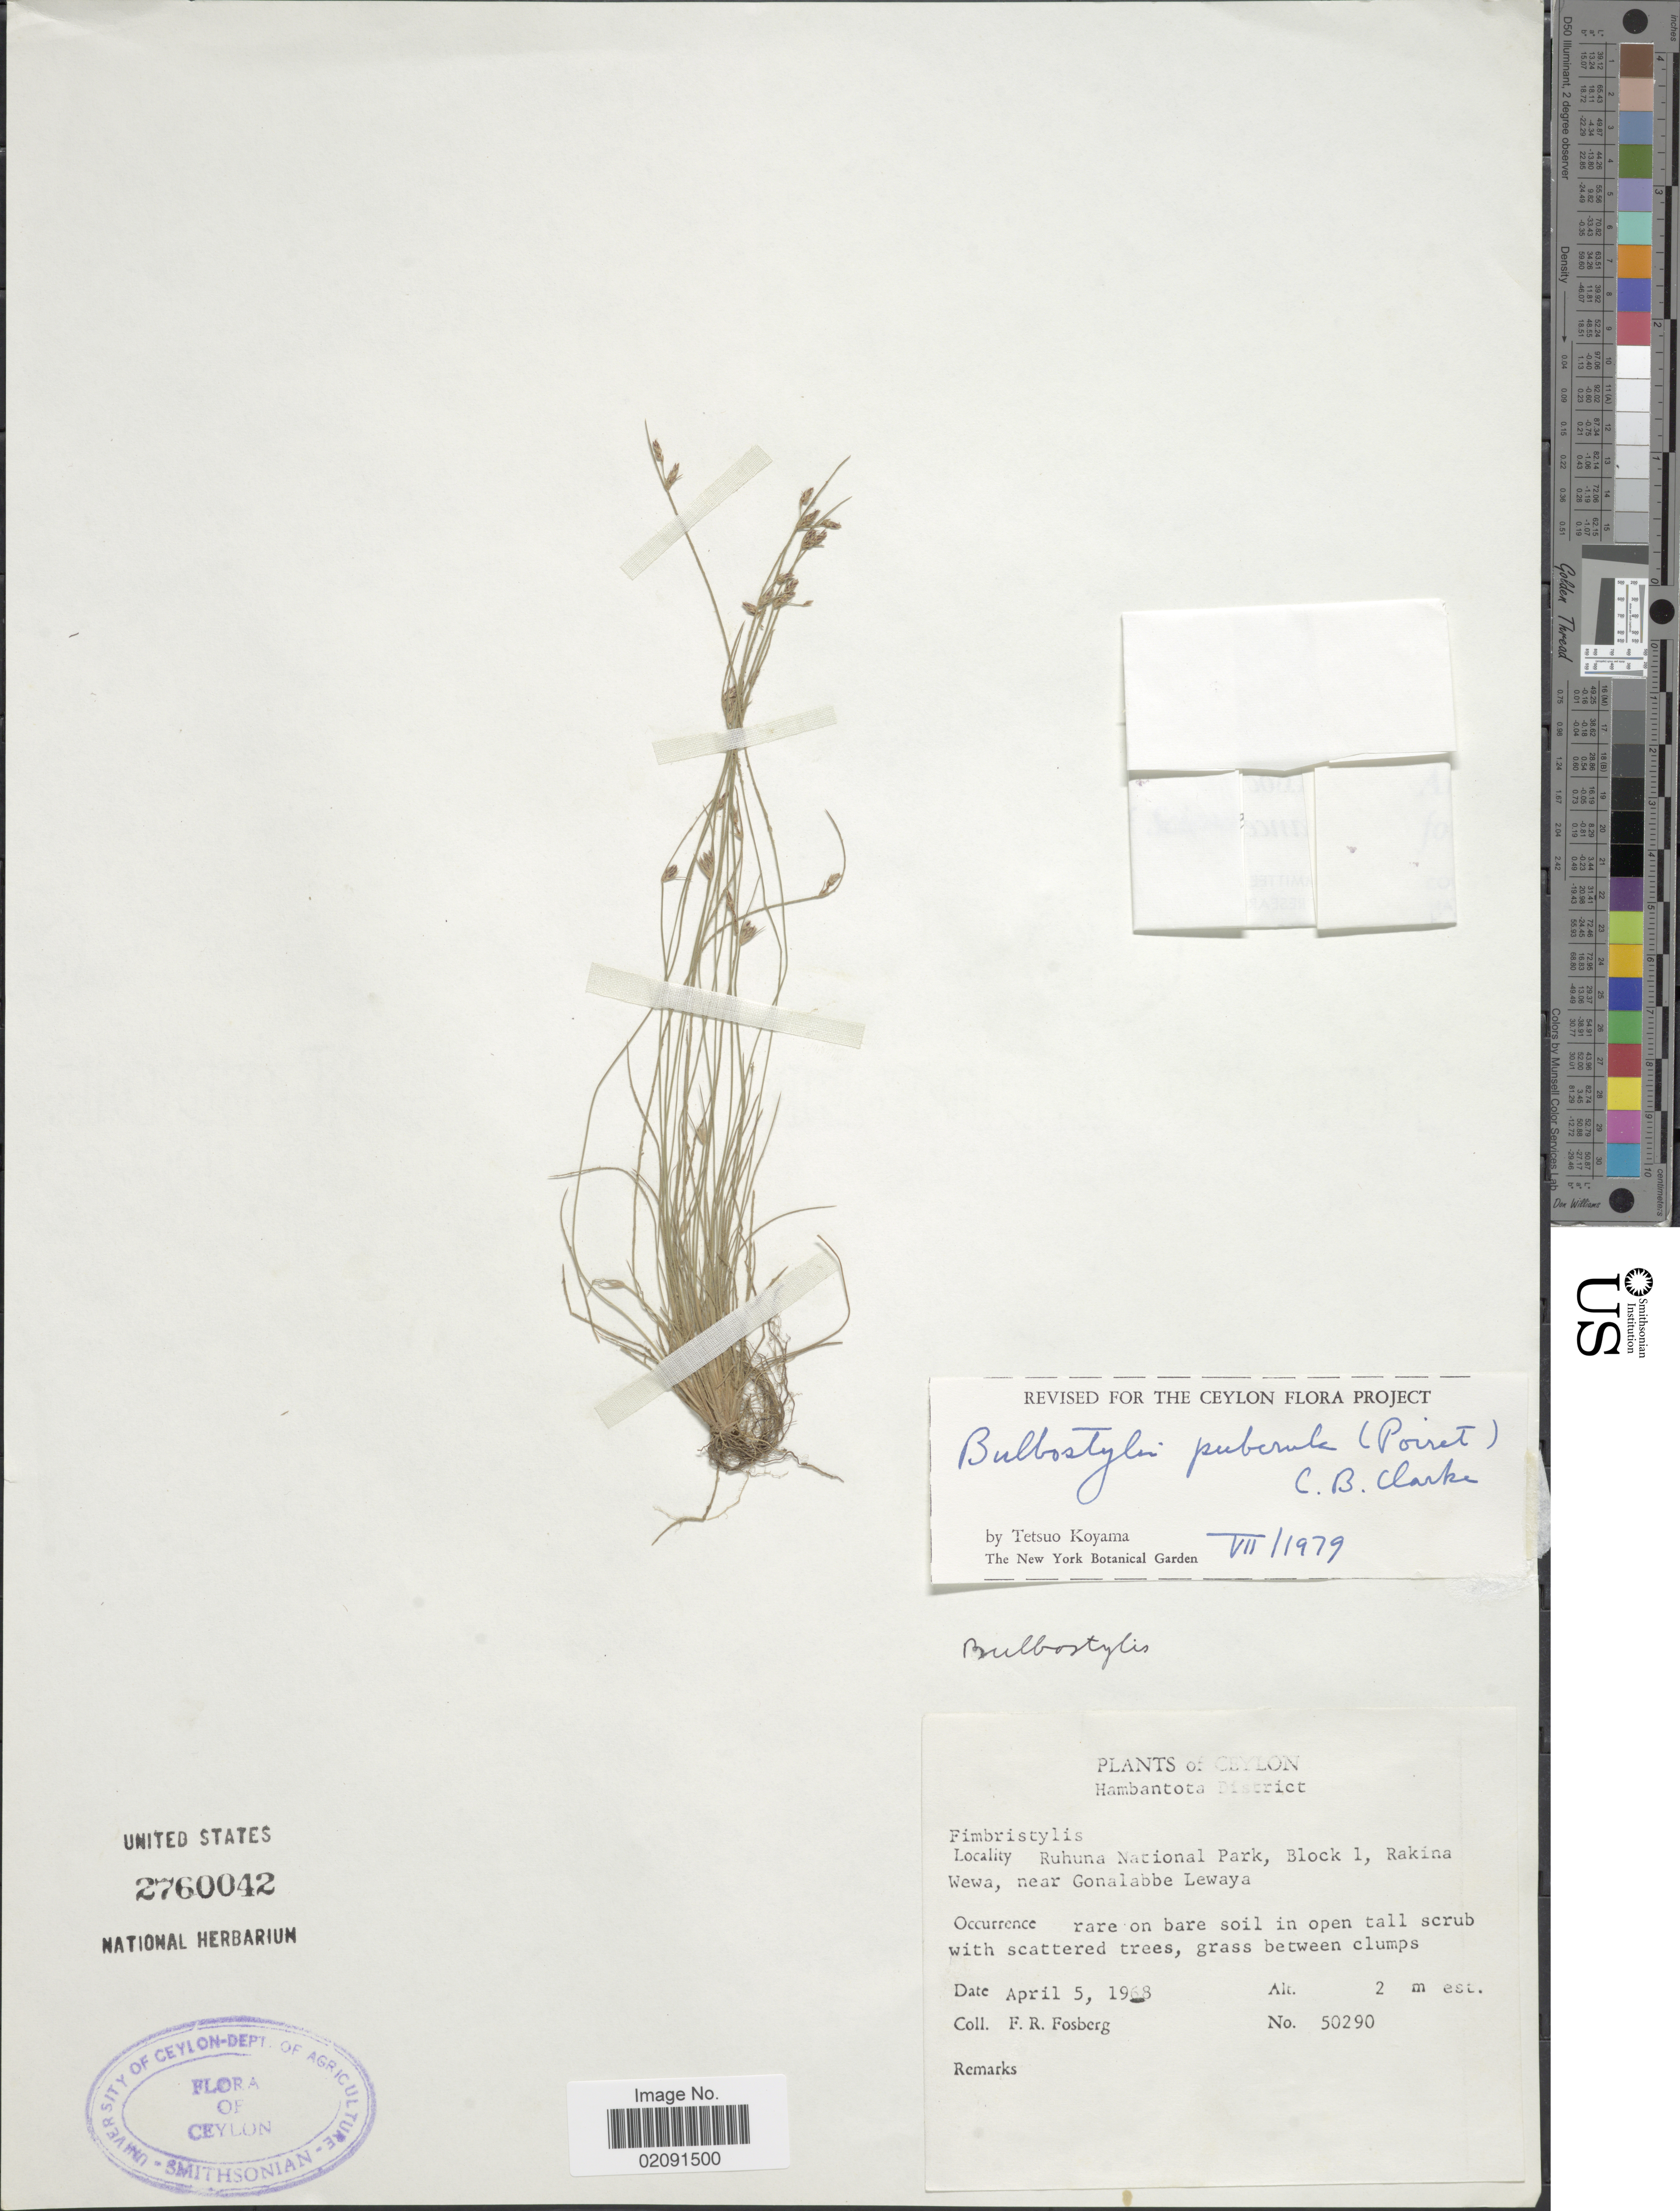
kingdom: Plantae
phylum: Tracheophyta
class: Liliopsida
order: Poales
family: Cyperaceae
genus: Bulbostylis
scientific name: Bulbostylis sp.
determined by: Strong, Mark T., (BOT), Smithsonian Institution - National Museum of Natural History (UNITED STATES)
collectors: F. R. Fosberg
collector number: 50290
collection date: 1968-04-05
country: Sri Lanka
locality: Ceylon, Hambantota District, Ruhuna National Park, Block I, Rakina Wewa, near Gonalabbe Lewaya.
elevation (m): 2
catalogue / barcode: US 2760042